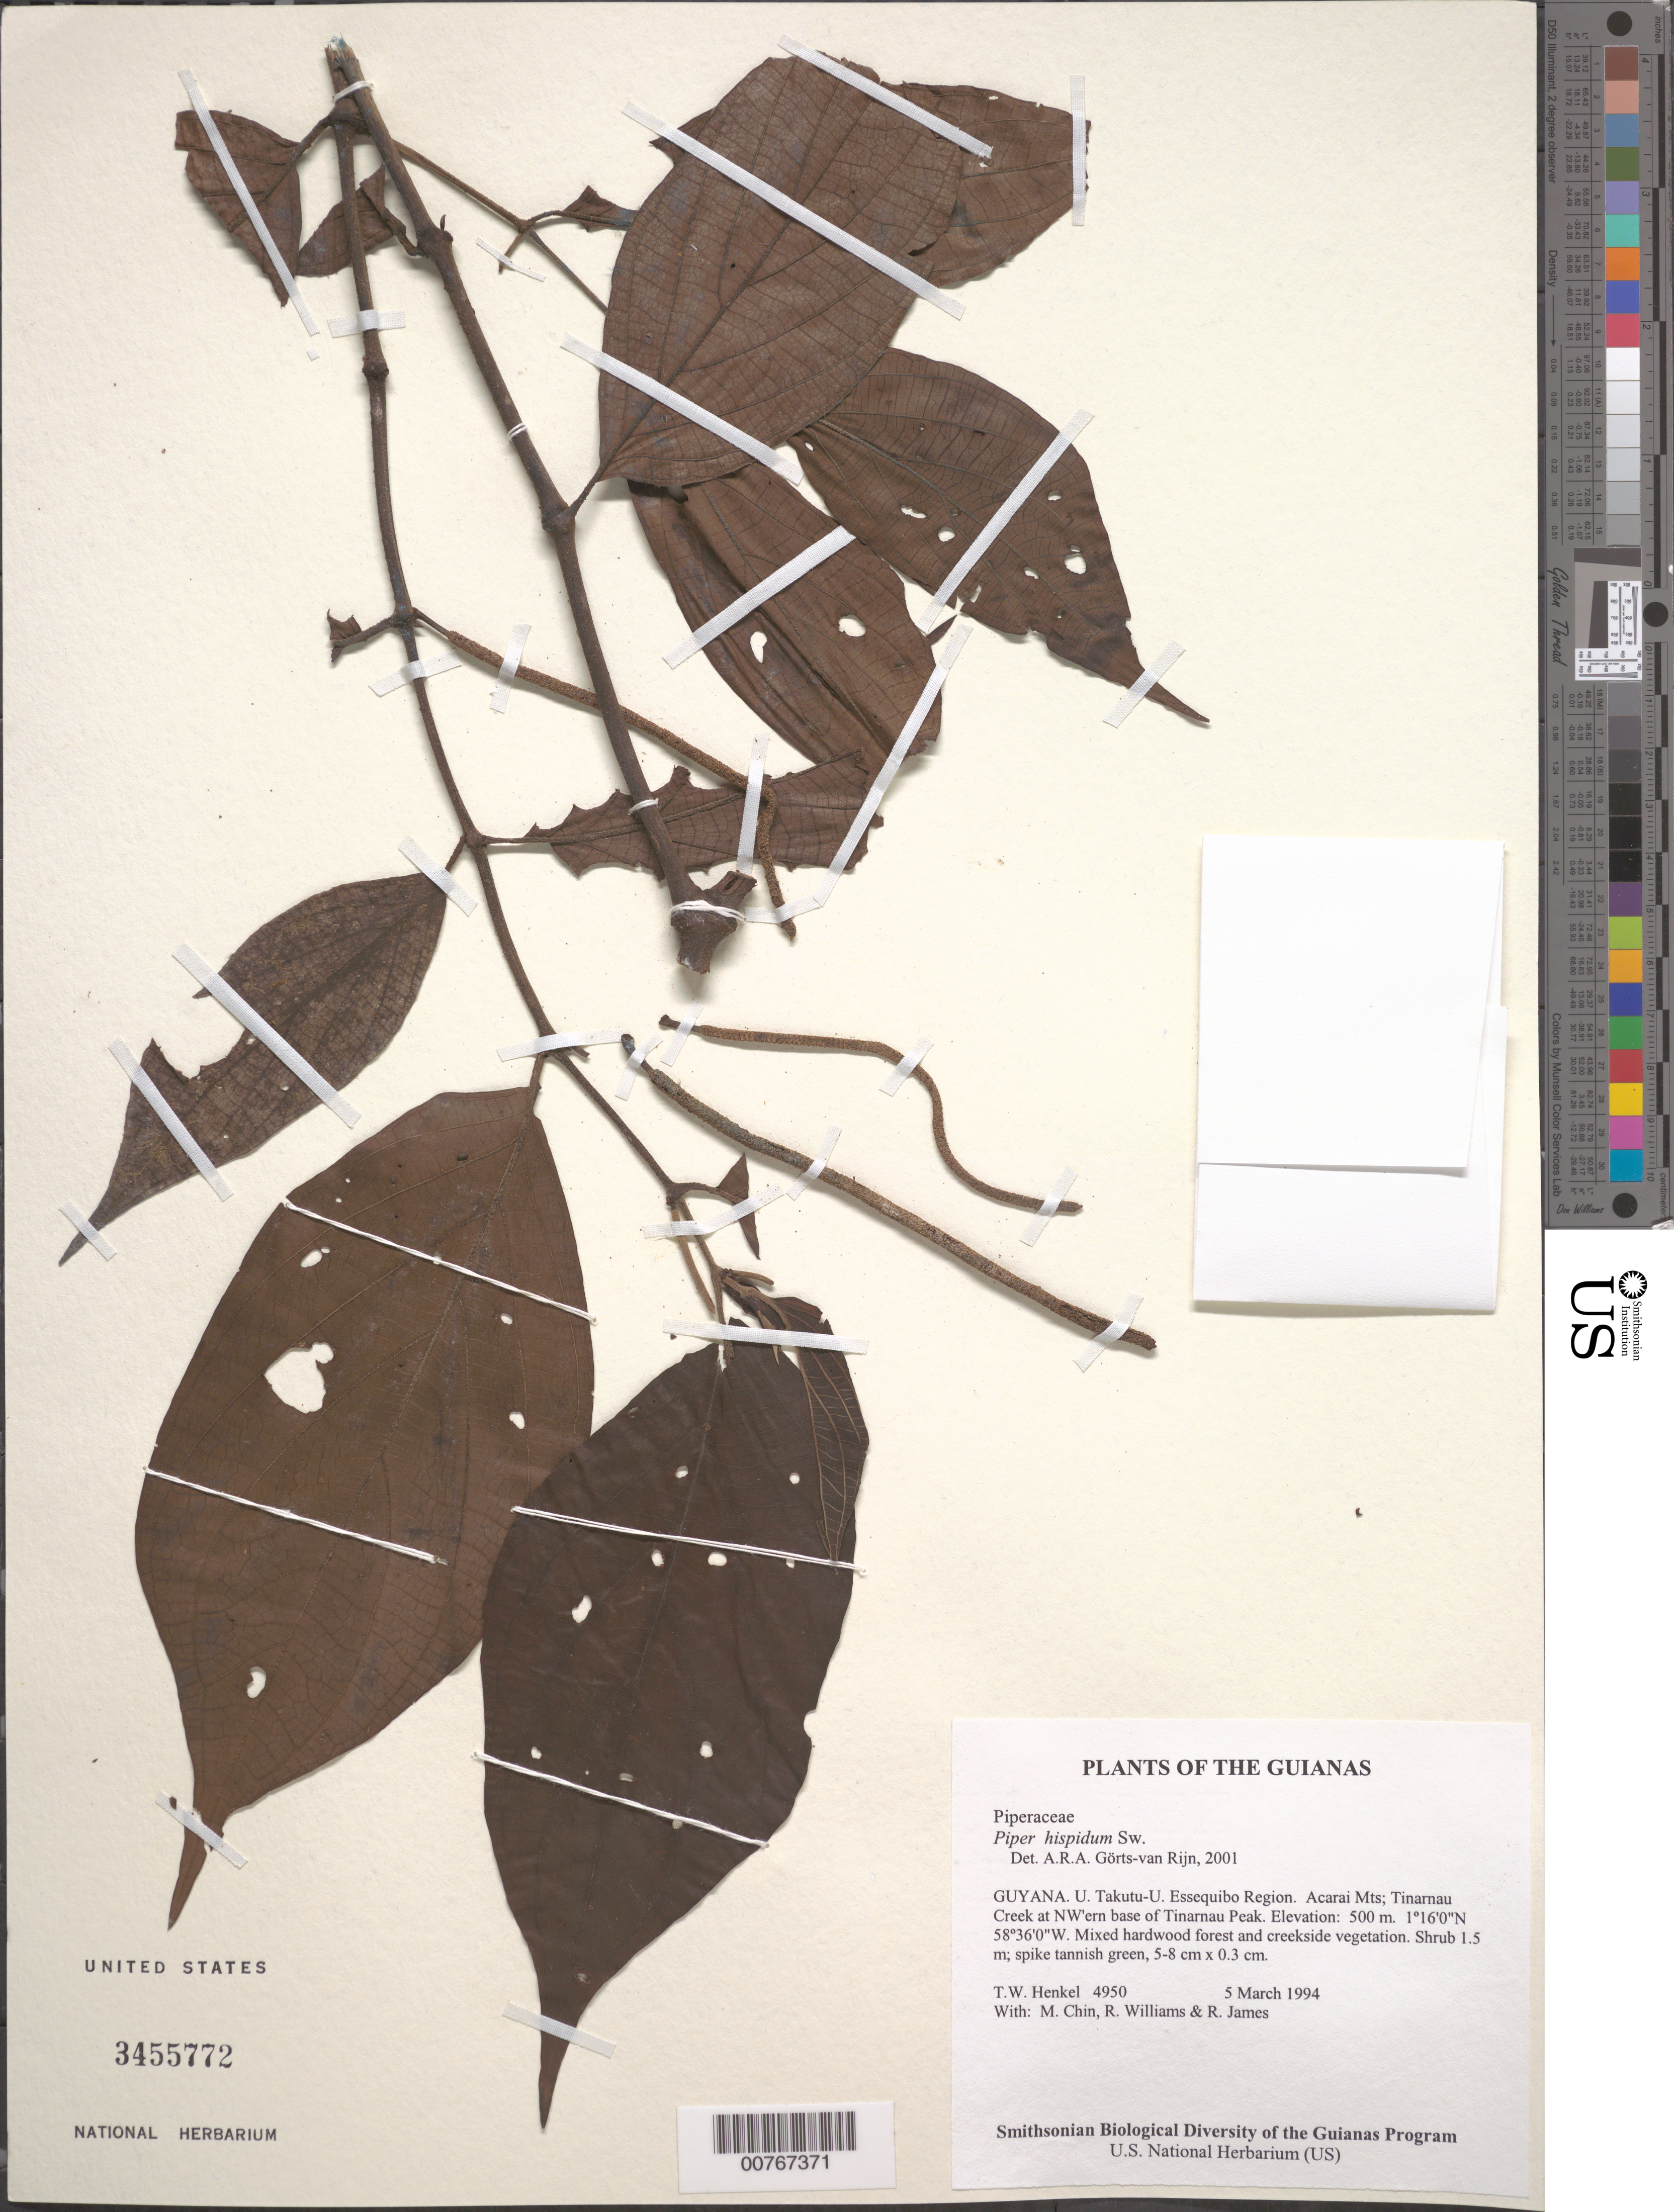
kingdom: Plantae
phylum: Tracheophyta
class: Magnoliopsida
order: Piperales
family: Piperaceae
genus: Piper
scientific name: Piper hispidum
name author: Sw.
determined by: Görts-van Rijn, A. R. A.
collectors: T. Henkel, M. Chin, R. Williams & R. James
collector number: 4950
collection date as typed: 5 March 1994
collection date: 1994-03-05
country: Guyana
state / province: U. Takutu-U. Essequibo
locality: Acarai Mts; Tinarnau Creek at northwestern base of Tinarnau Peak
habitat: Mixed hardwood forest and creekside vegetation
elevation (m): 500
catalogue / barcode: US 3455772